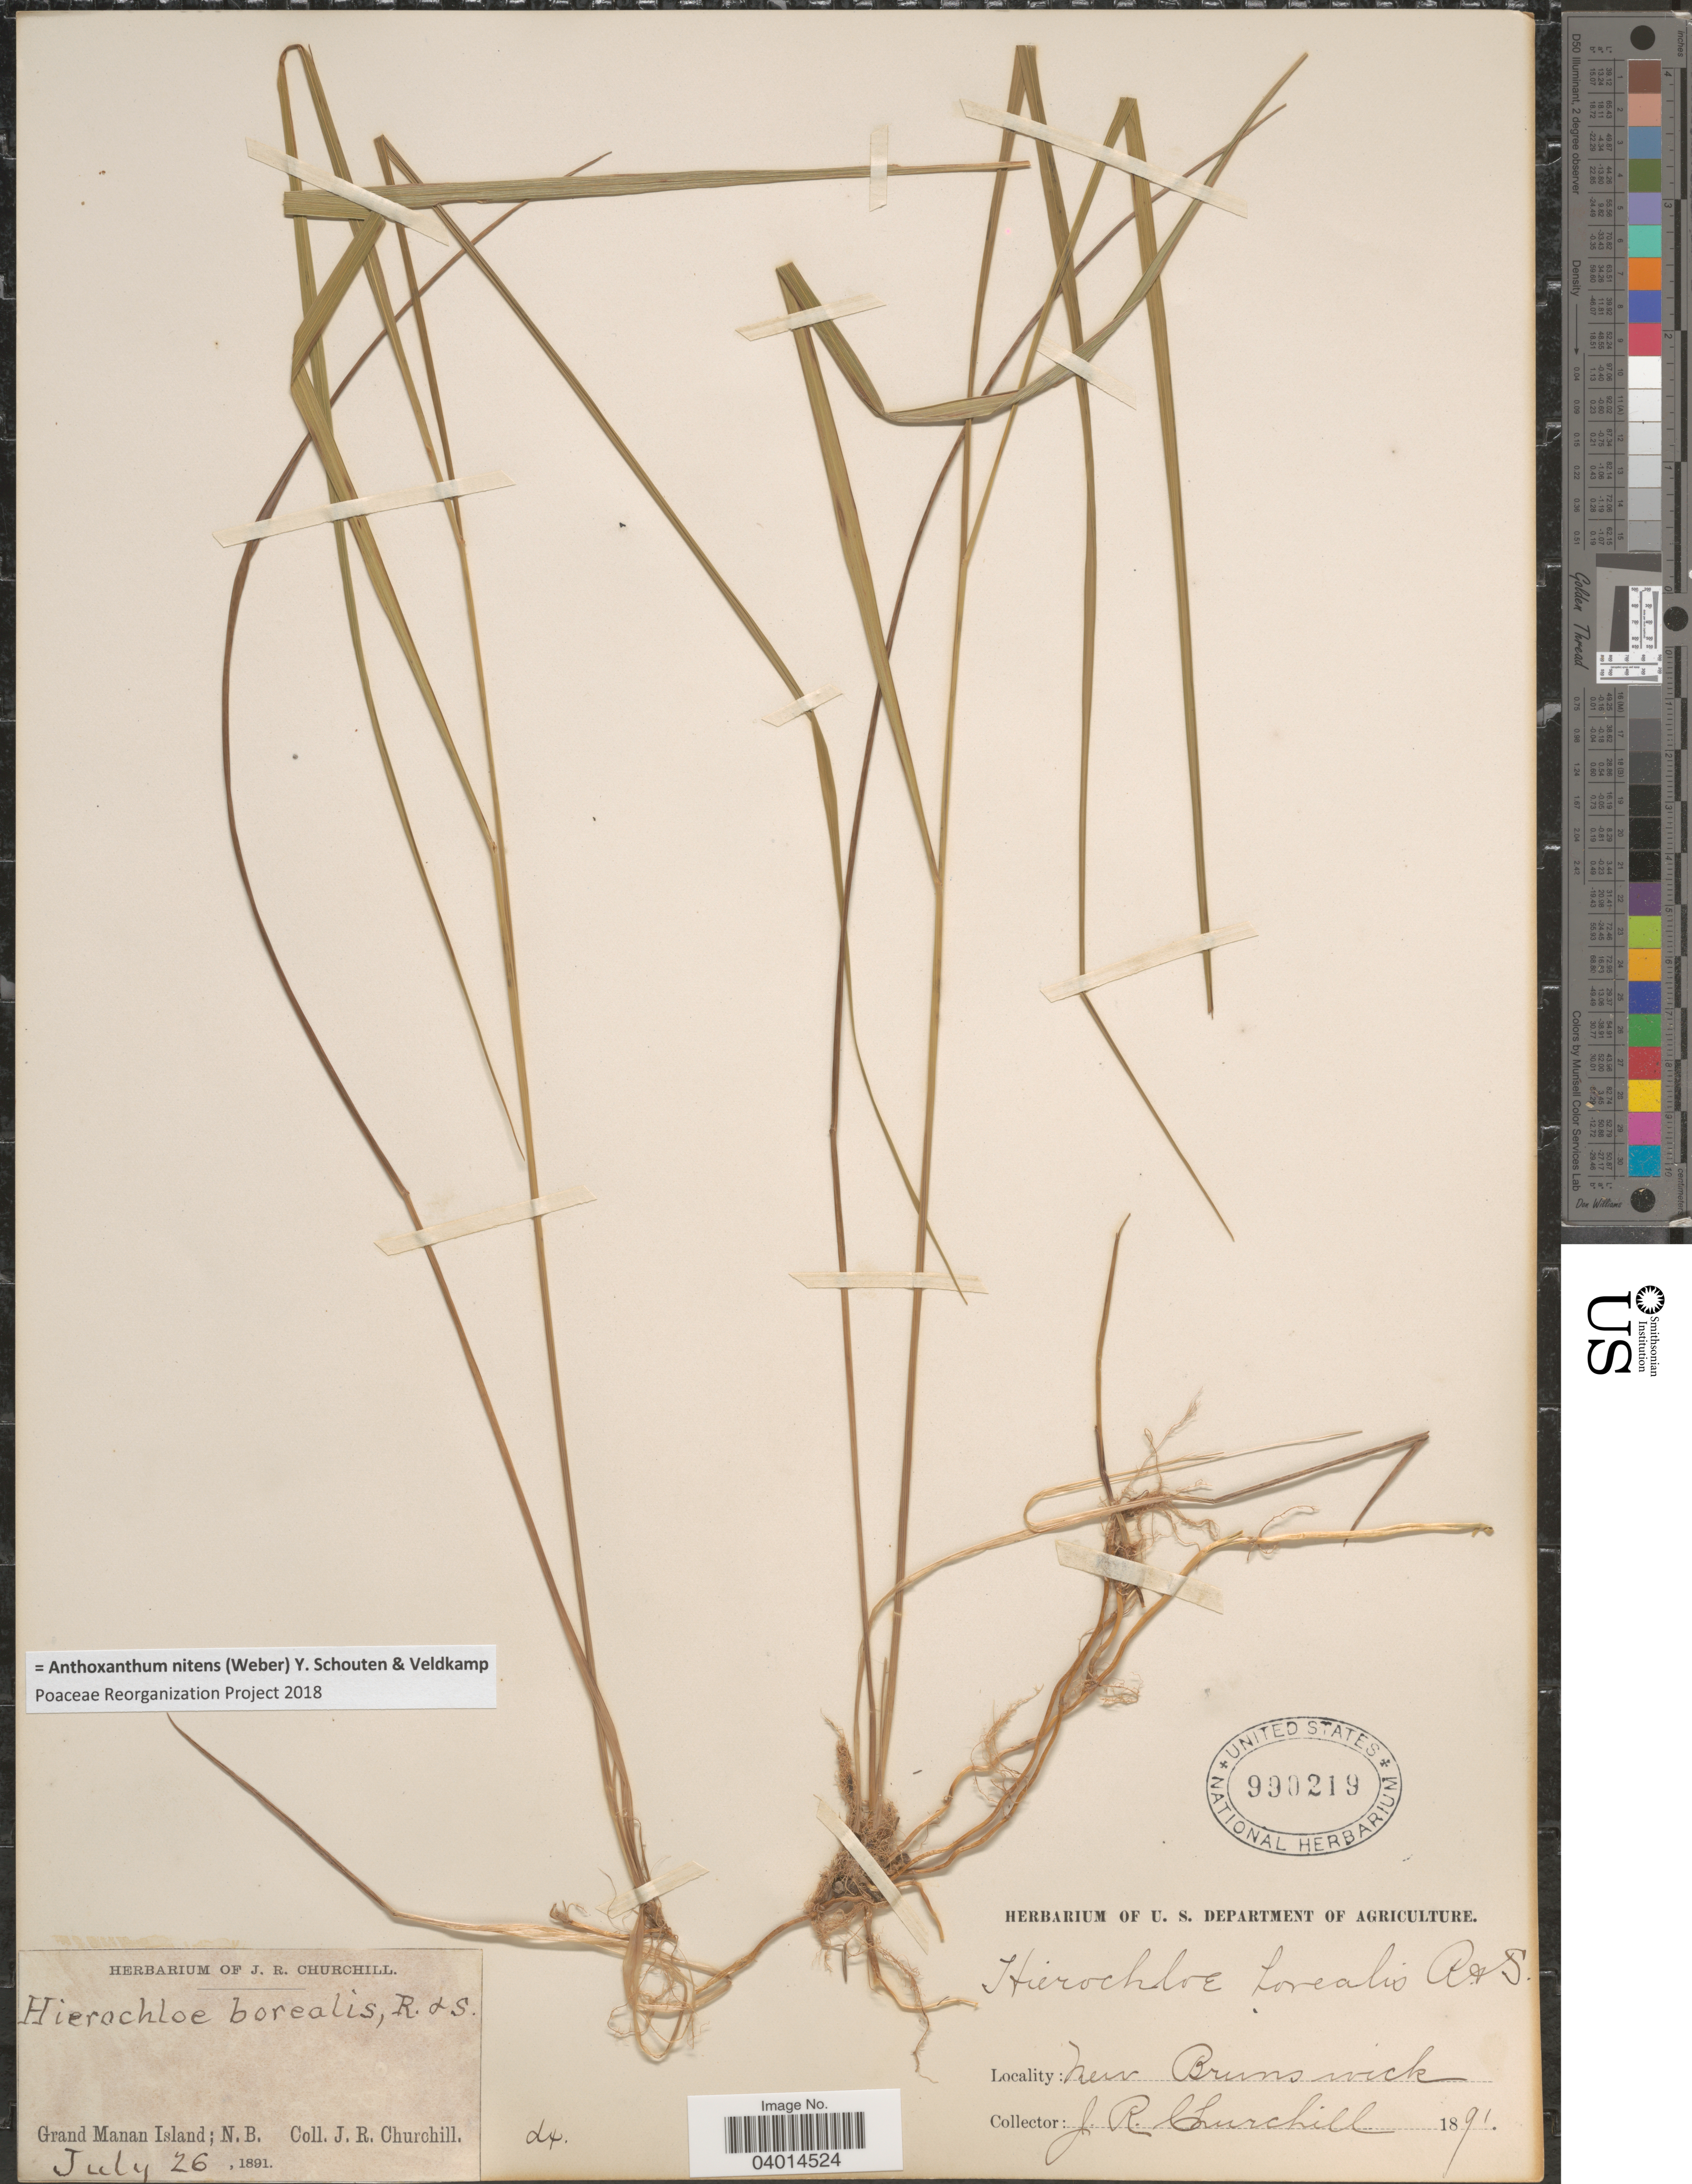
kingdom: Plantae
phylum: Tracheophyta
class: Liliopsida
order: Poales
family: Poaceae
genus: Anthoxanthum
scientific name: Anthoxanthum nitens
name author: (G.H. Weber) R.T.A. Schouten & Veldkamp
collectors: J. Churchill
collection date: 1891-07-26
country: Canada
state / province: New Brunswick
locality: Grand Manan Island.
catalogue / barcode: US 990219